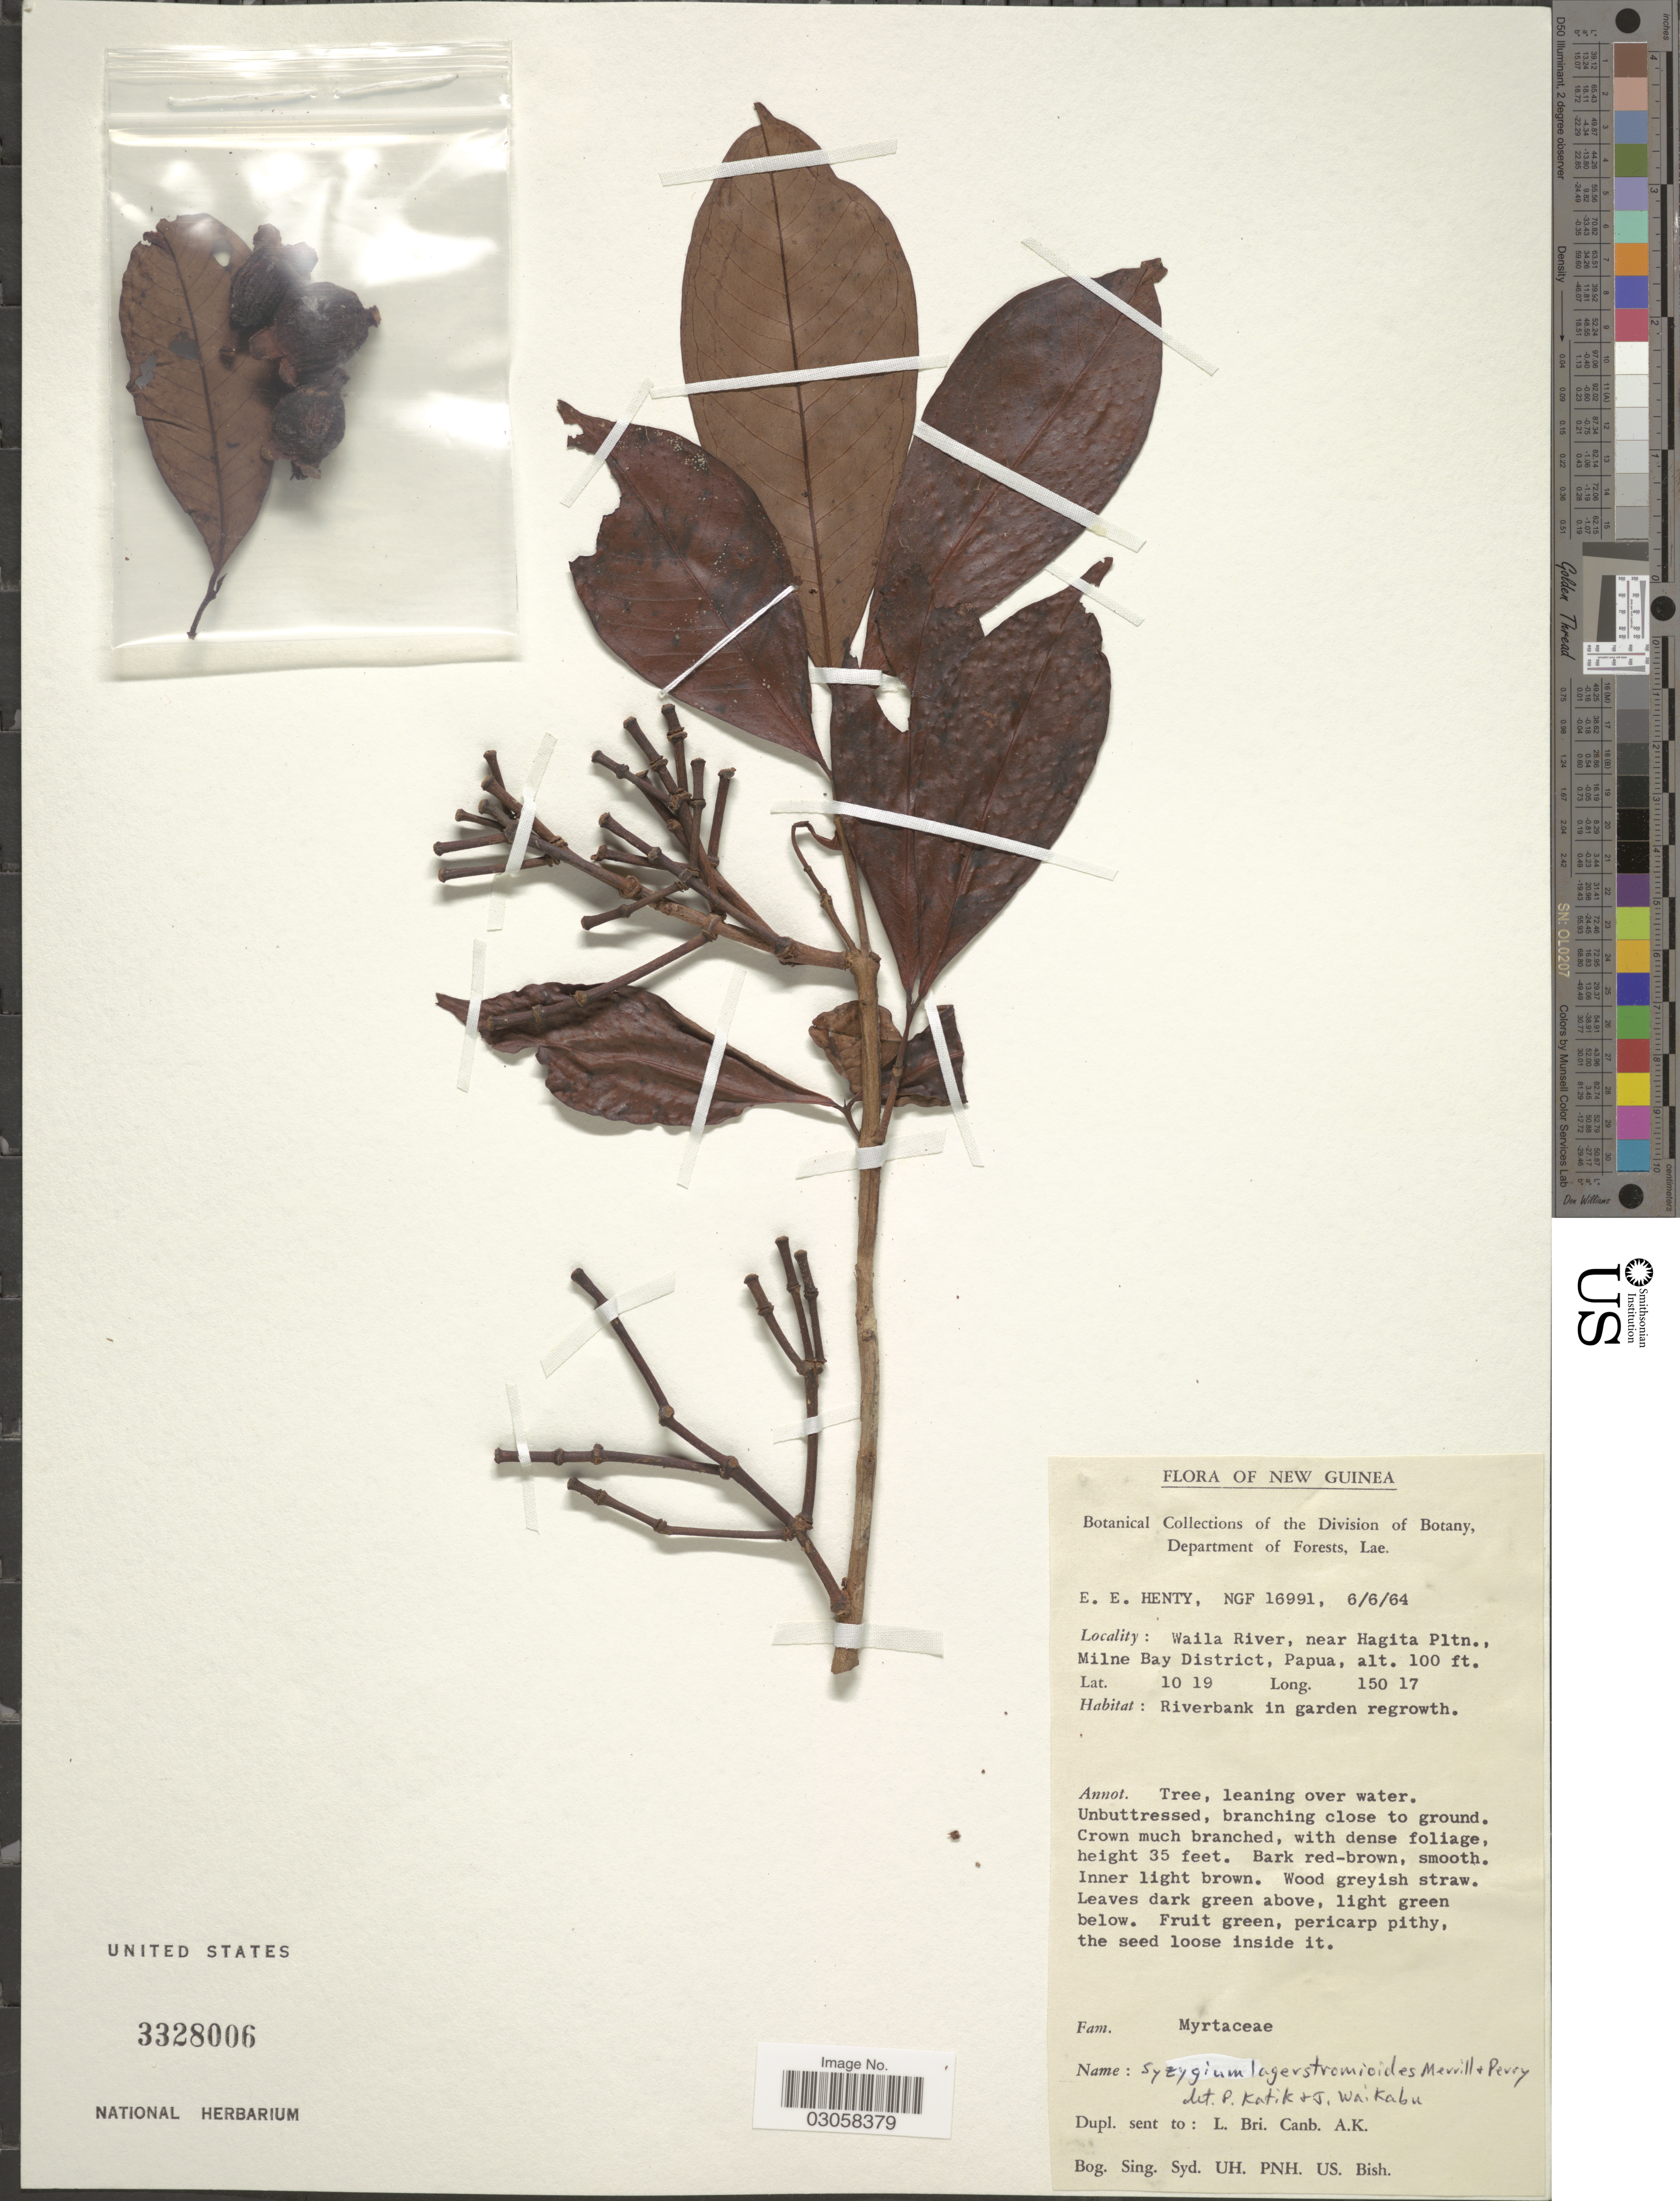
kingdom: Plantae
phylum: Tracheophyta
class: Magnoliopsida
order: Myrtales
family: Myrtaceae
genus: Syzygium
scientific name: Syzygium lagerstroemioides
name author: Merr. & L.M. Perry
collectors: E. Henty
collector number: NGF 16991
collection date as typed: Transcribed d/m/y: 6/6/64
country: Papua New Guinea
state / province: Milne Bay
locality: New Guinea. Wila River, near Hagita Pltn., Milne Bay District, Papua. Riverbank in garden regrowth.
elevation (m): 30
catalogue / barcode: US 3328006